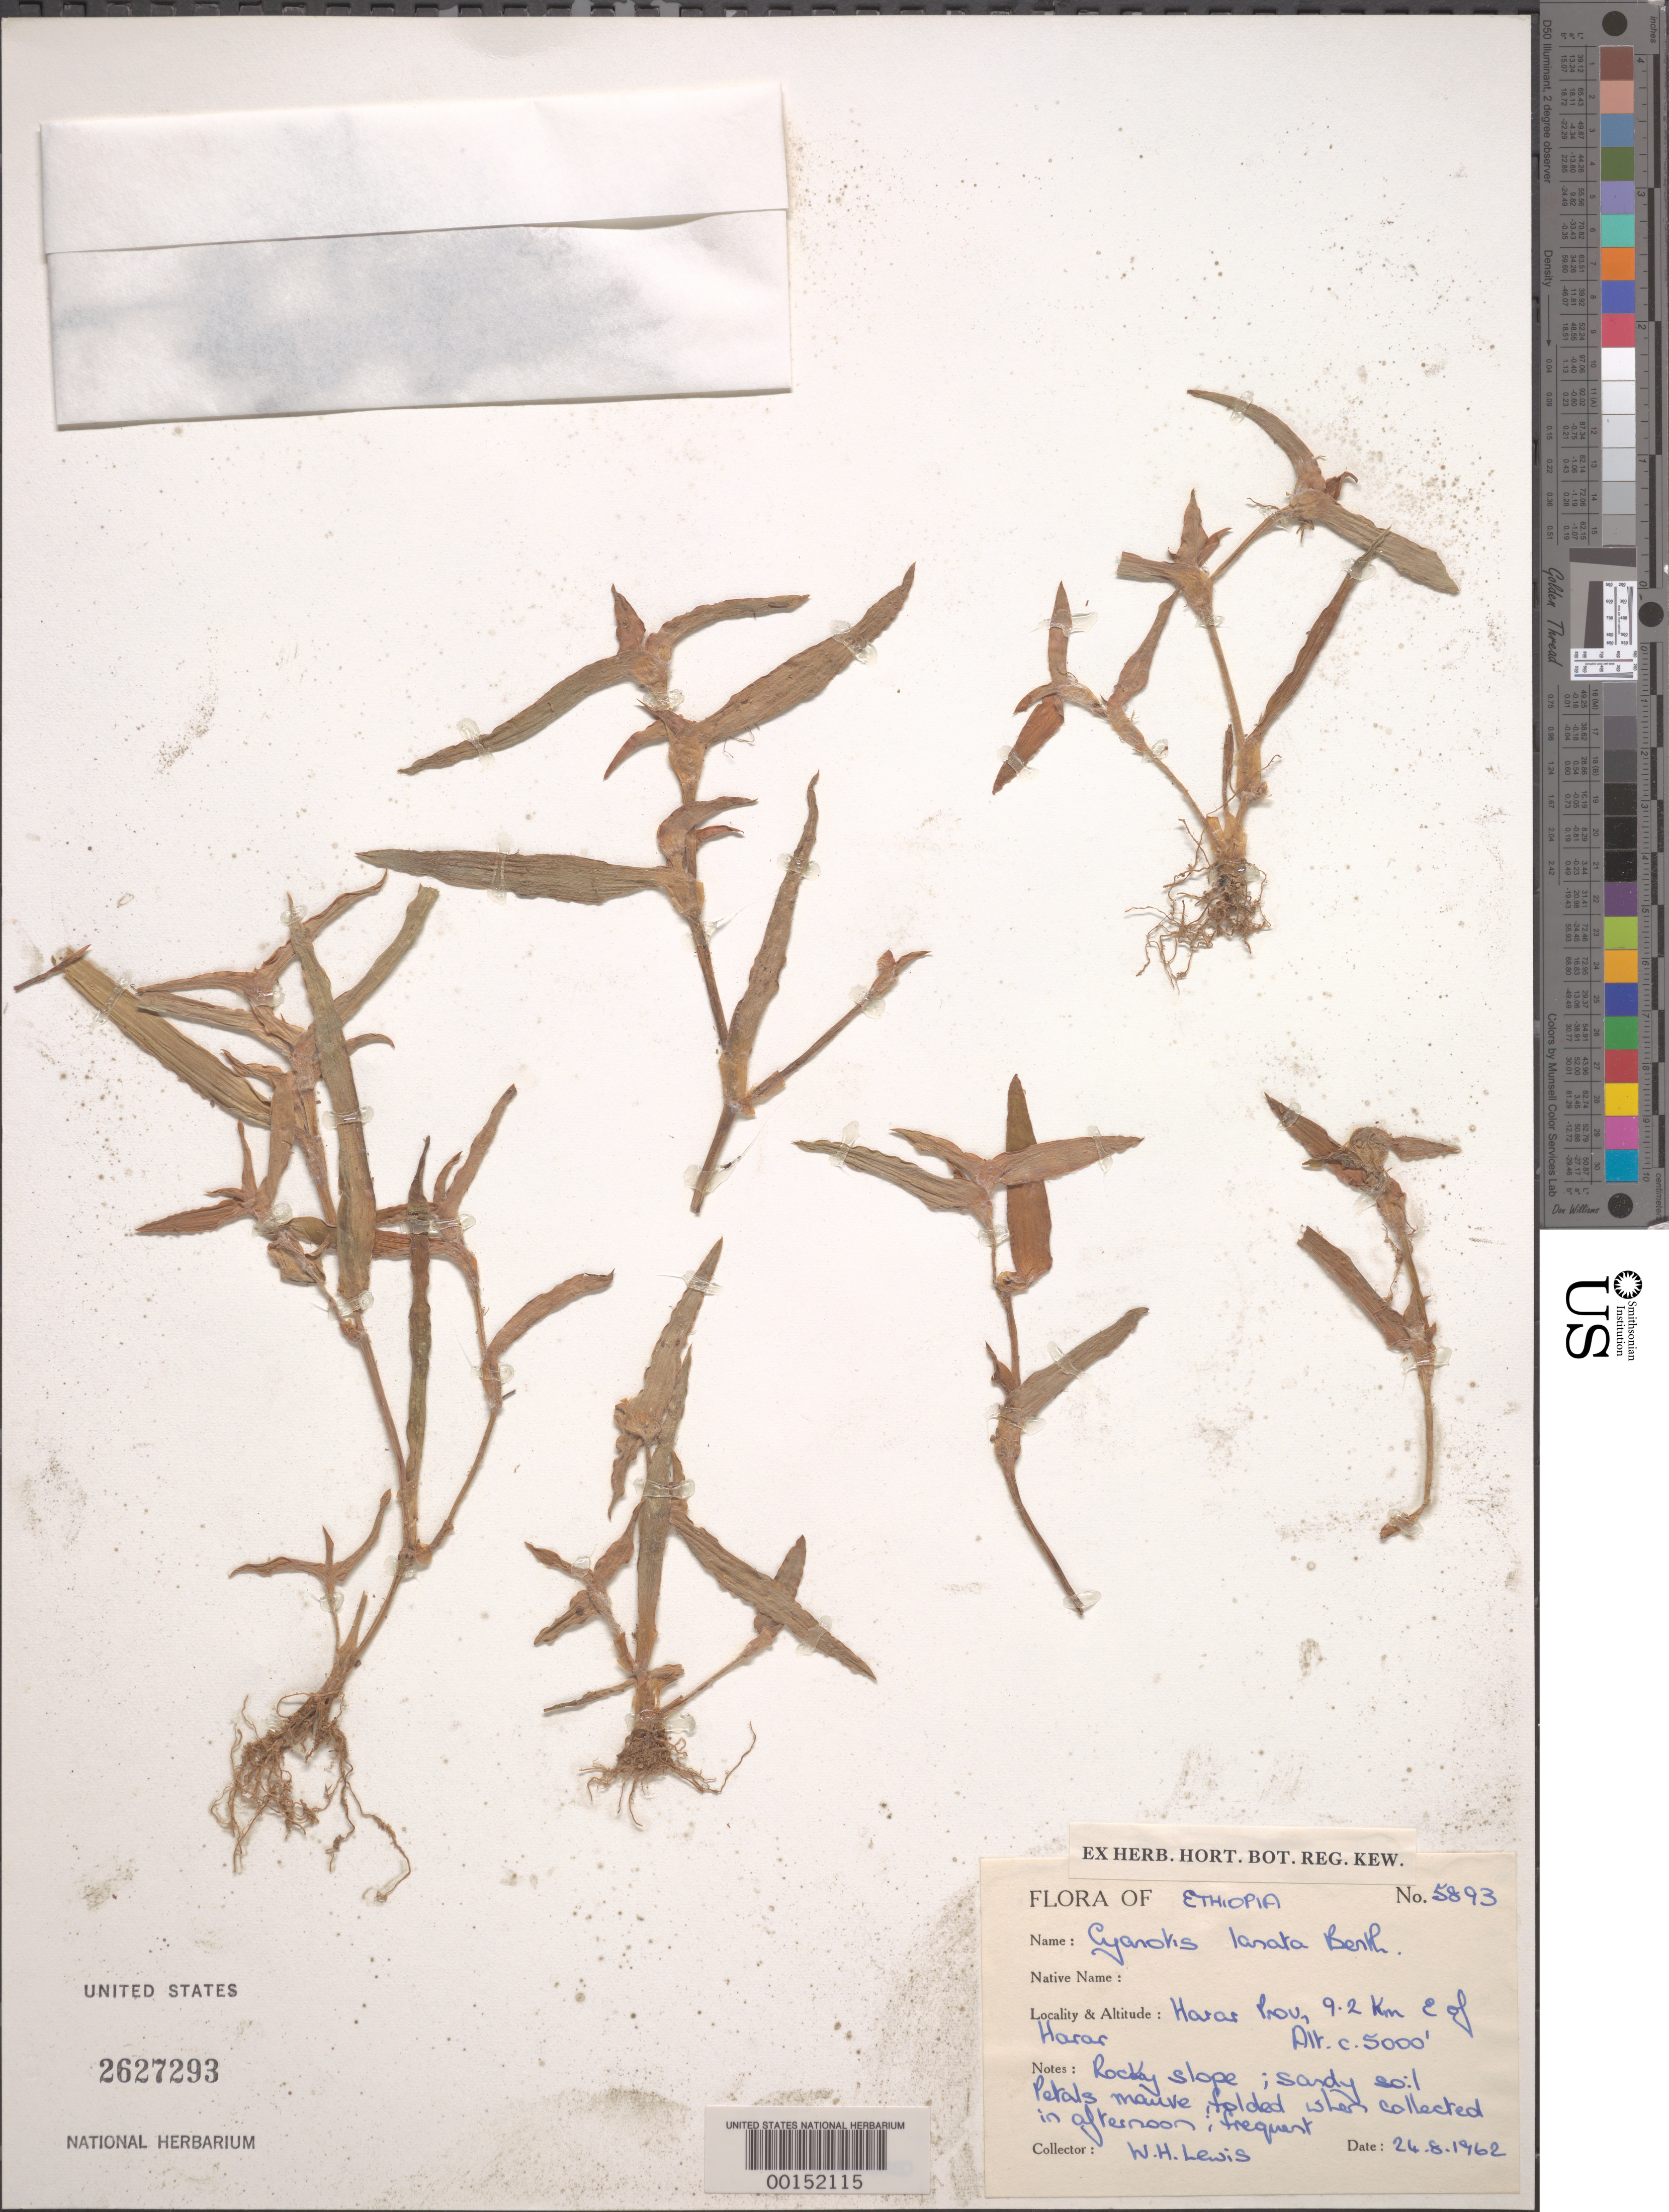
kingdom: Plantae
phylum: Tracheophyta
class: Liliopsida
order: Commelinales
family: Commelinaceae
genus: Cyanotis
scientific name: Cyanotis lanata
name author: Benth.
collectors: W. H. Lewis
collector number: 5893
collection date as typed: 24 Aug 1962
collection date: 1962-08-24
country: Ethiopia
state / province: Harari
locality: E of harar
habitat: Rocky slope, sandy soil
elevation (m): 5000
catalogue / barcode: US 2627293